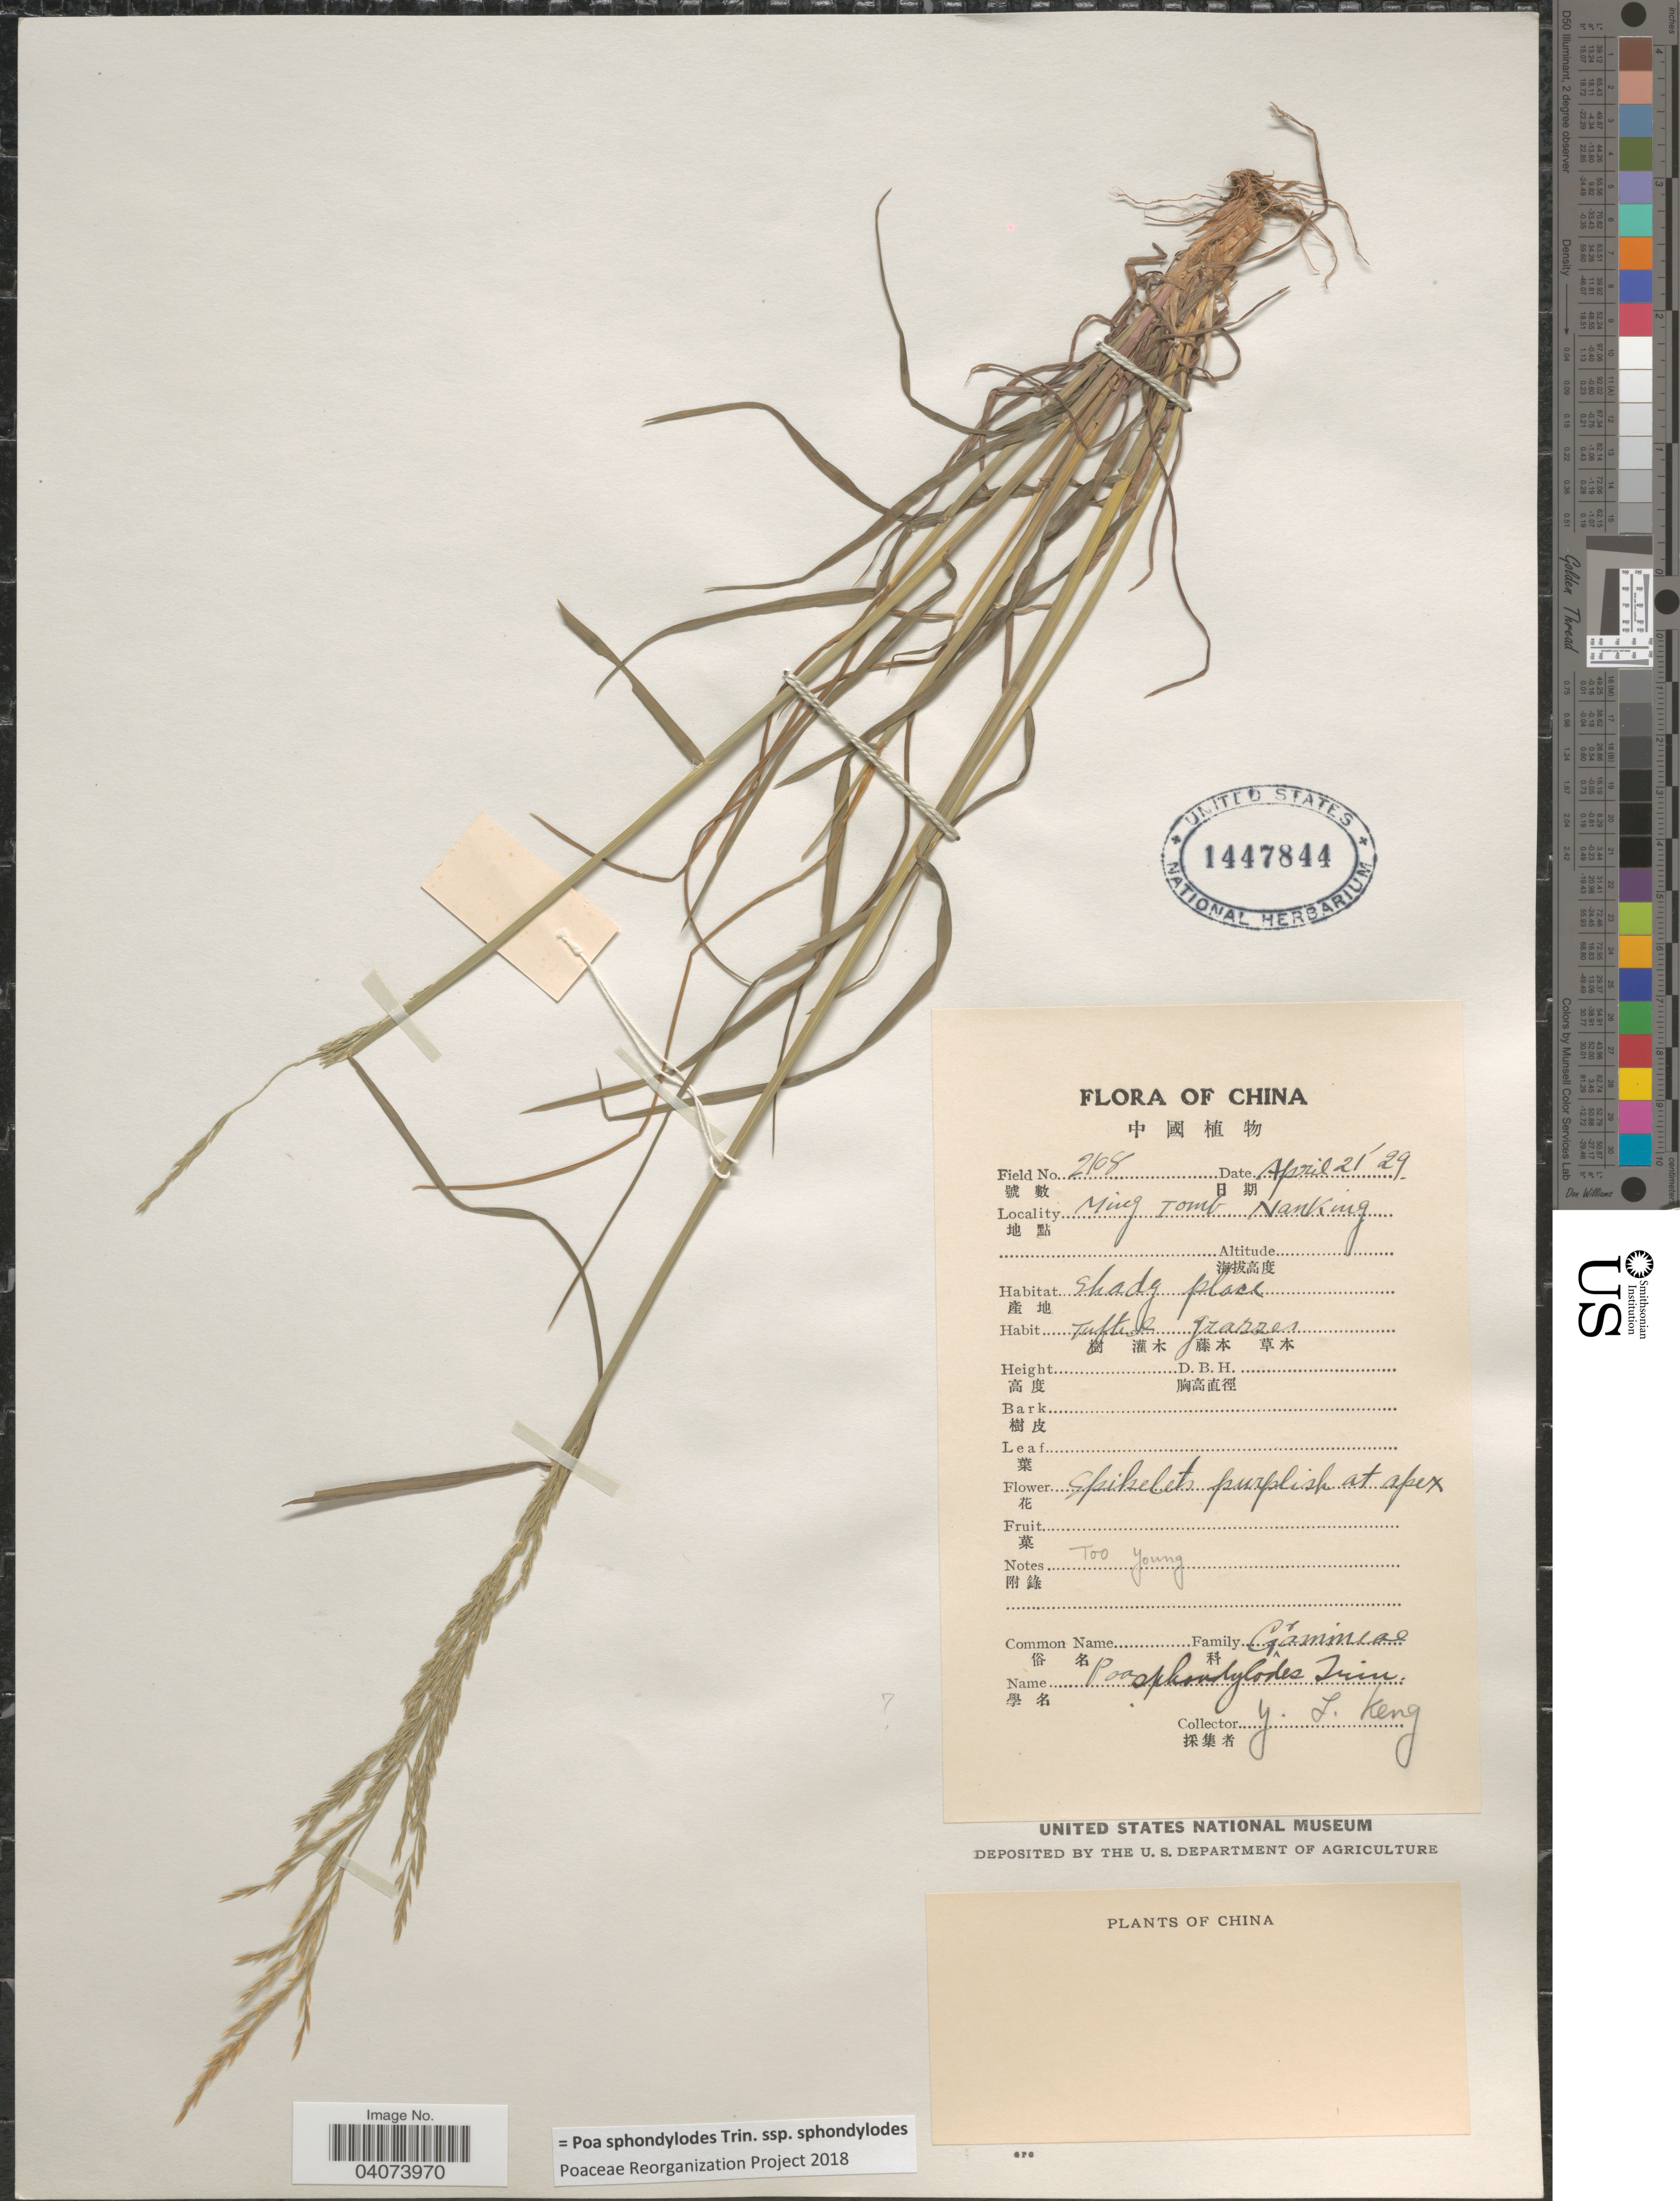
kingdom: Plantae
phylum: Tracheophyta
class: Liliopsida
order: Poales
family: Poaceae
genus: Poa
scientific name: Poa sphondylodes subsp. sphondylodes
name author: Trin.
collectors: Y. L. Keng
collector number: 2108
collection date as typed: Transcribed d/m/y: 21/4/29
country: China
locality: Ming Tomb. Nanking.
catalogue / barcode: US 1447844